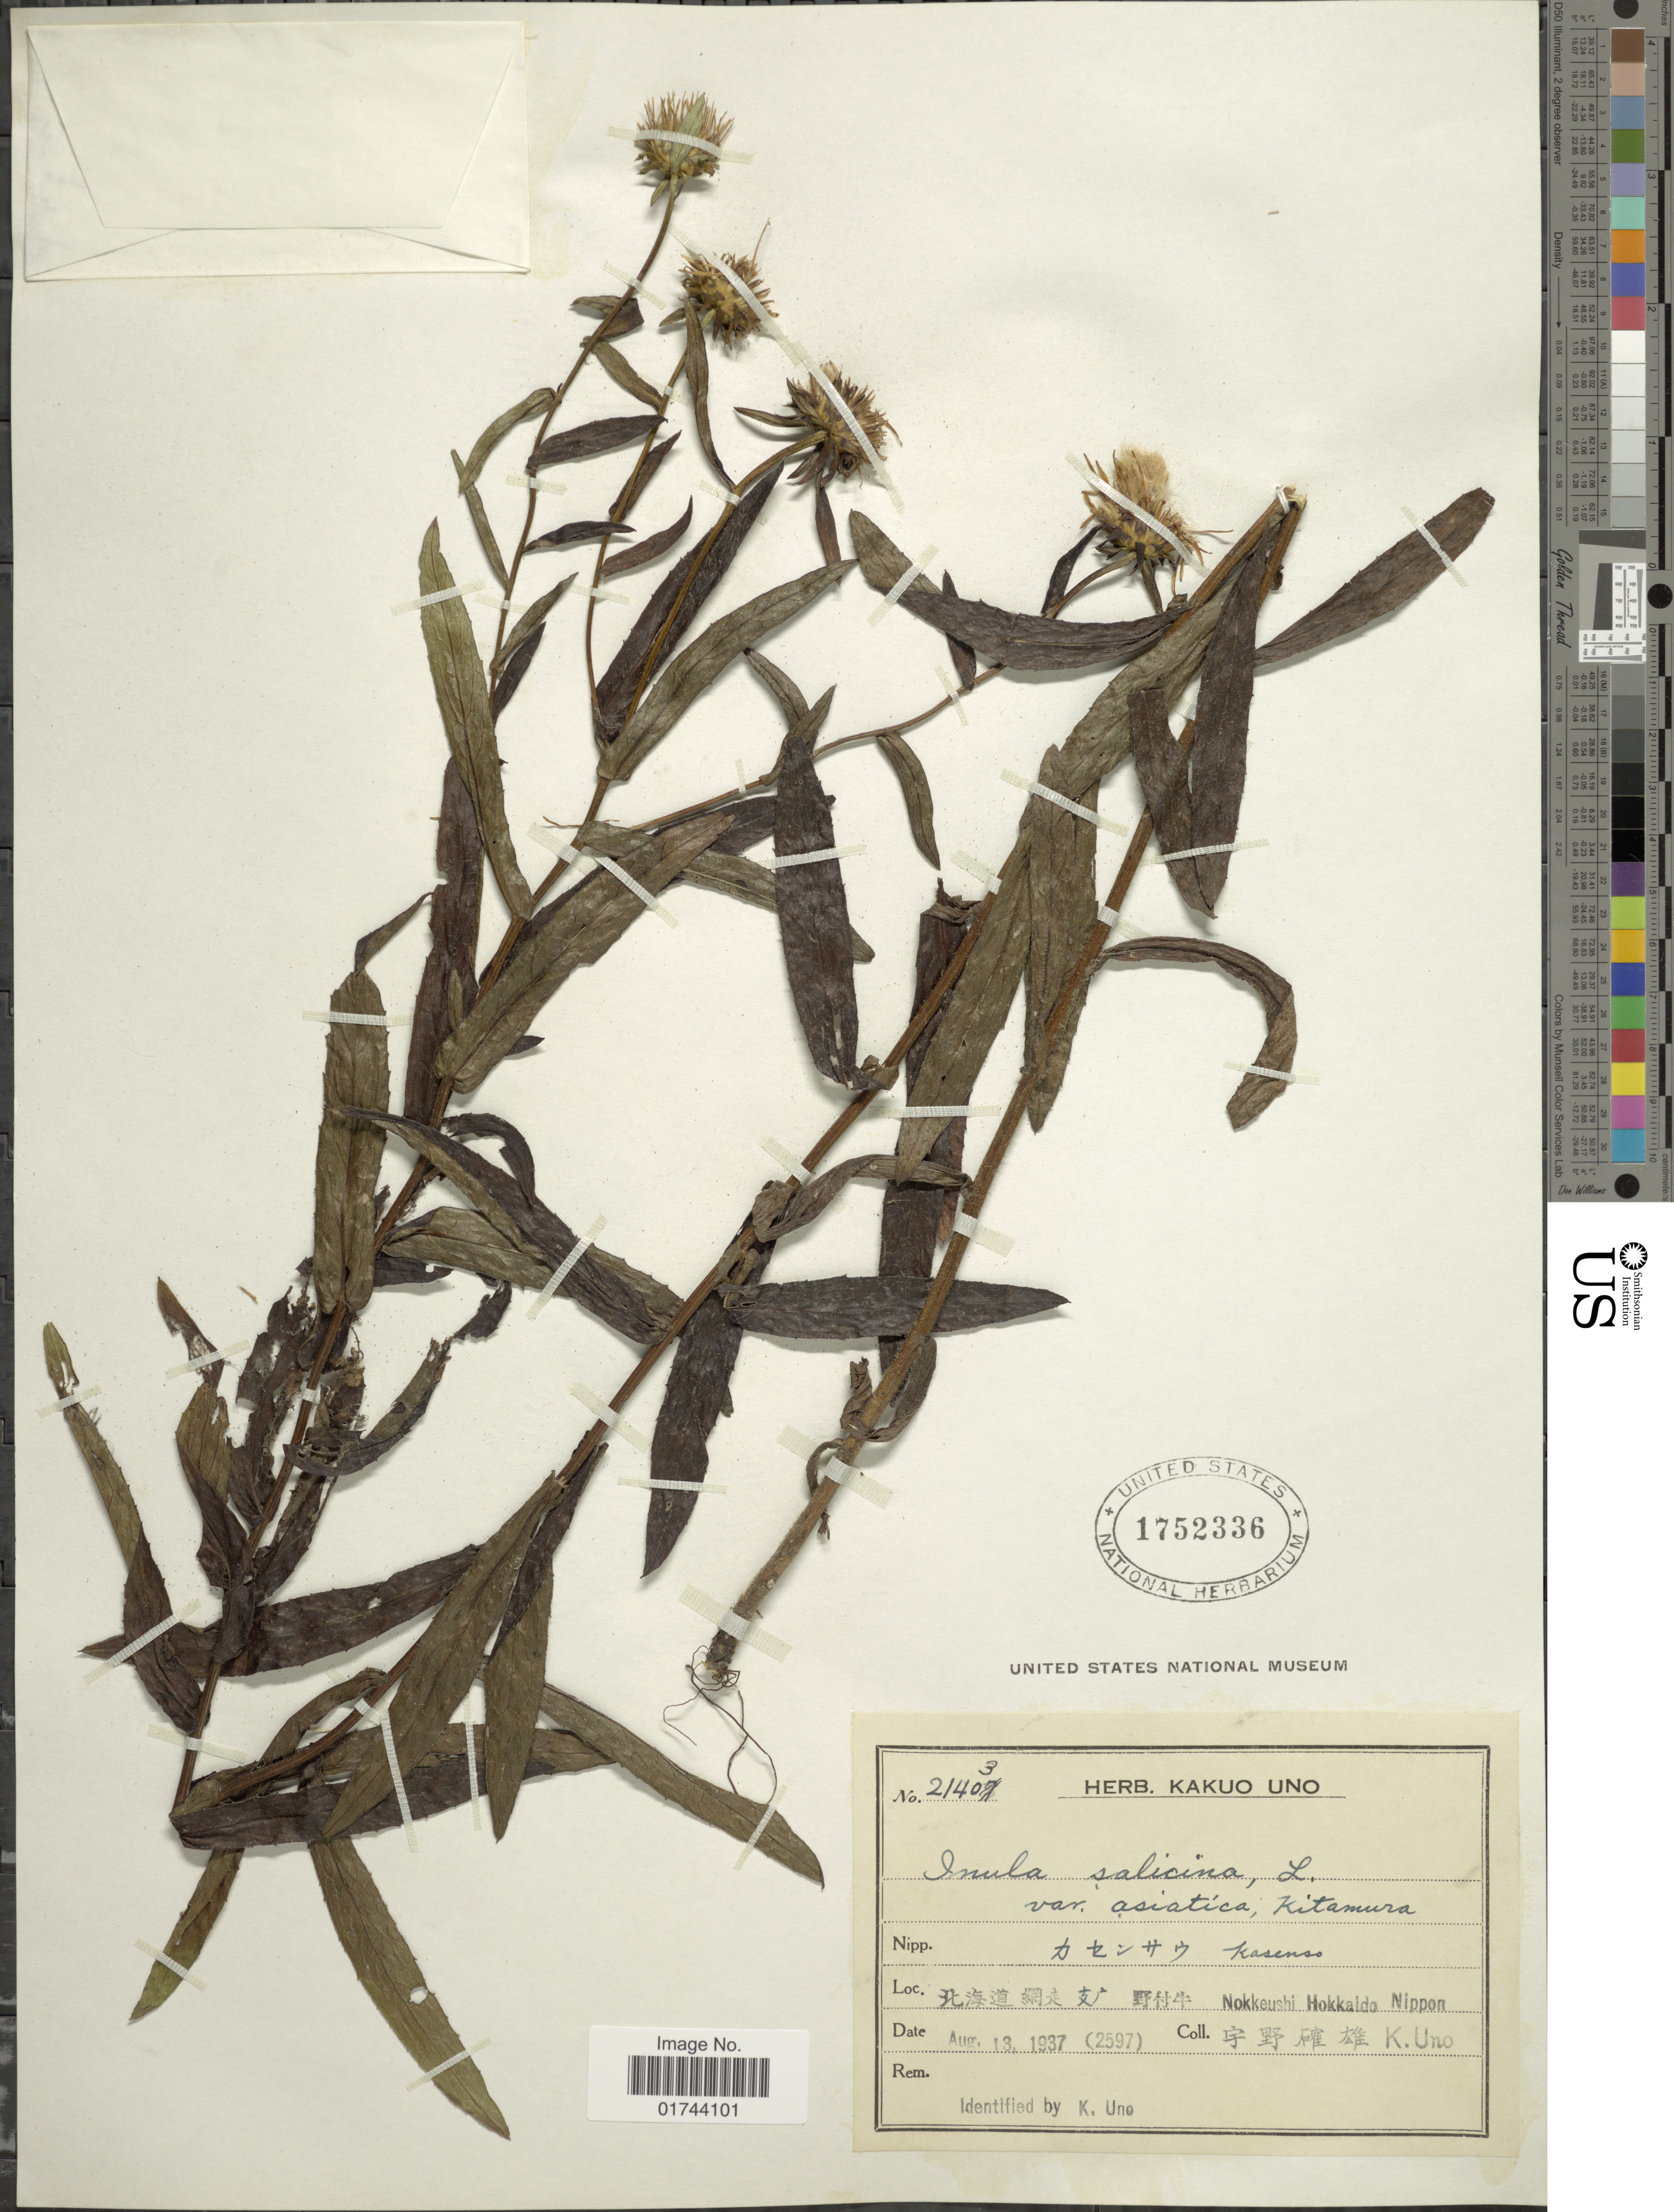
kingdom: Plantae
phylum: Tracheophyta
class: Magnoliopsida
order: Asterales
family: Asteraceae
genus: Inula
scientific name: Inula salicina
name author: L.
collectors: K. Uno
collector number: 21403/2597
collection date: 1937-08-13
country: Japan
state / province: Hokkaidō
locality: Nokkeushi Hokkaido Nippon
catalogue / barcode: US 1752336